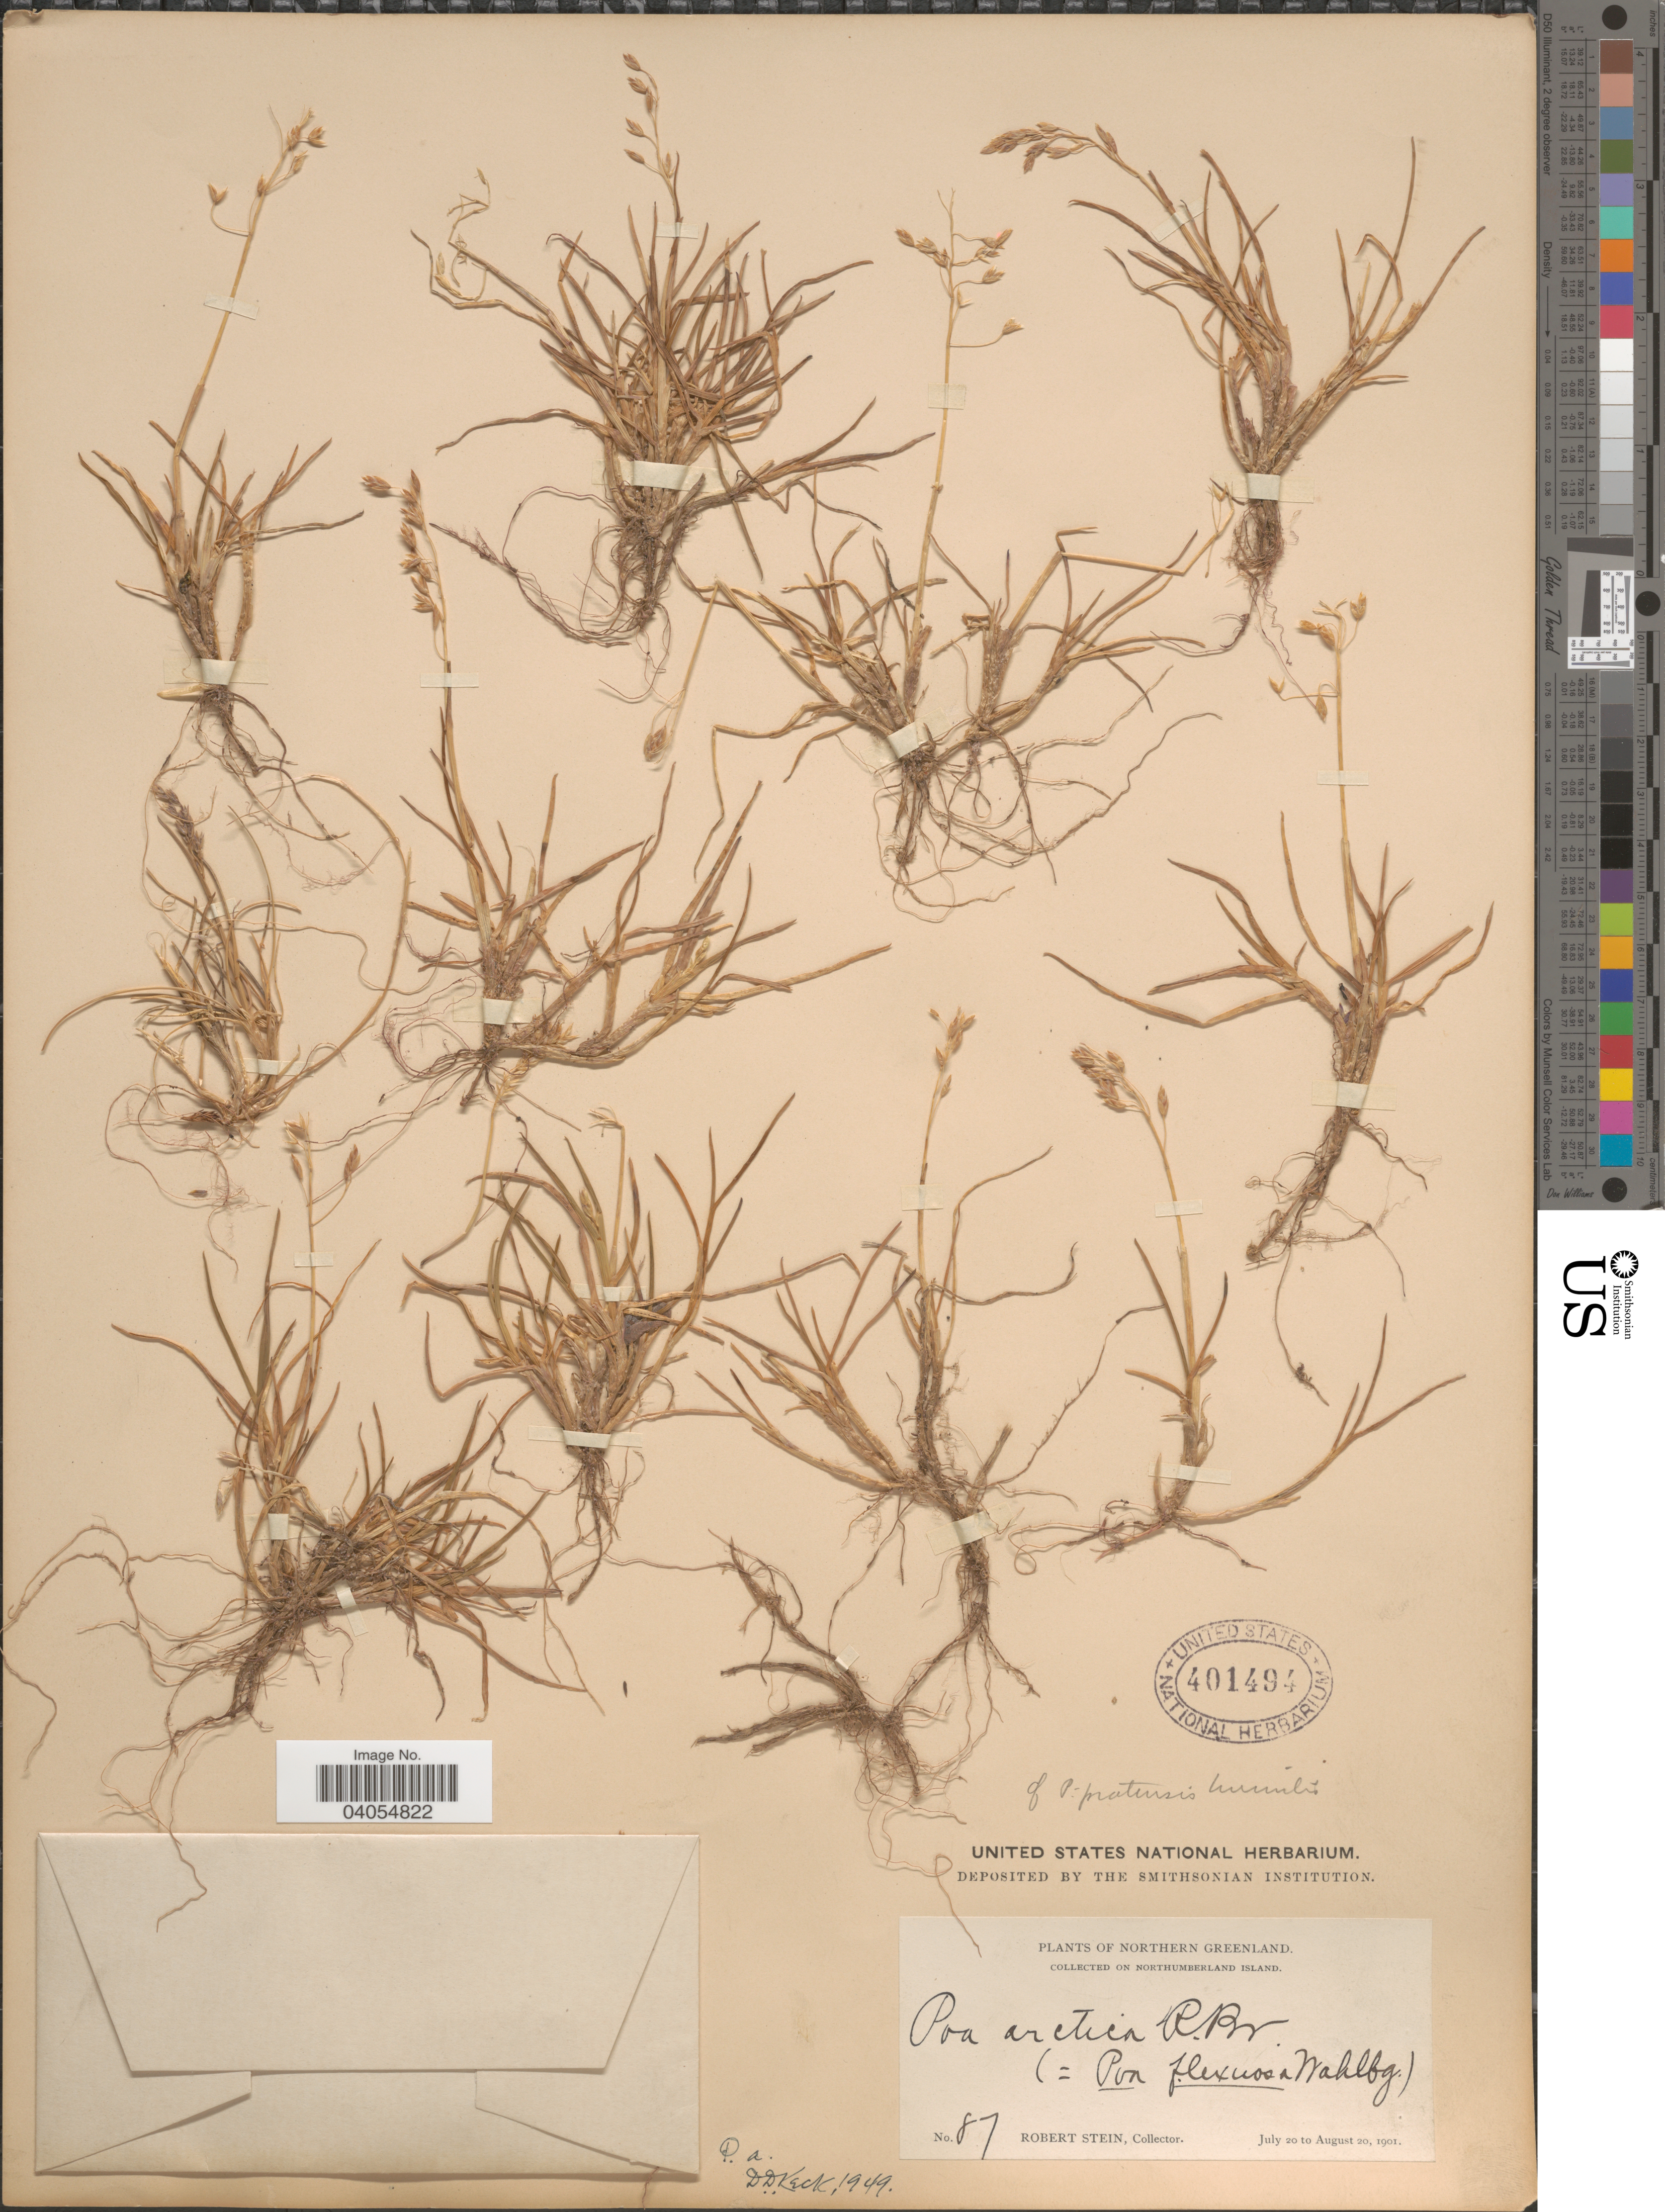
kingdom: Plantae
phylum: Tracheophyta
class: Liliopsida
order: Poales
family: Poaceae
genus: Poa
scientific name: Poa arctica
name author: R. Br.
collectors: R. Stein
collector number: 87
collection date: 1901-07-20/1901-08-20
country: Greenland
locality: Northern Greenland. On Northumberland Island.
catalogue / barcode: US 401494